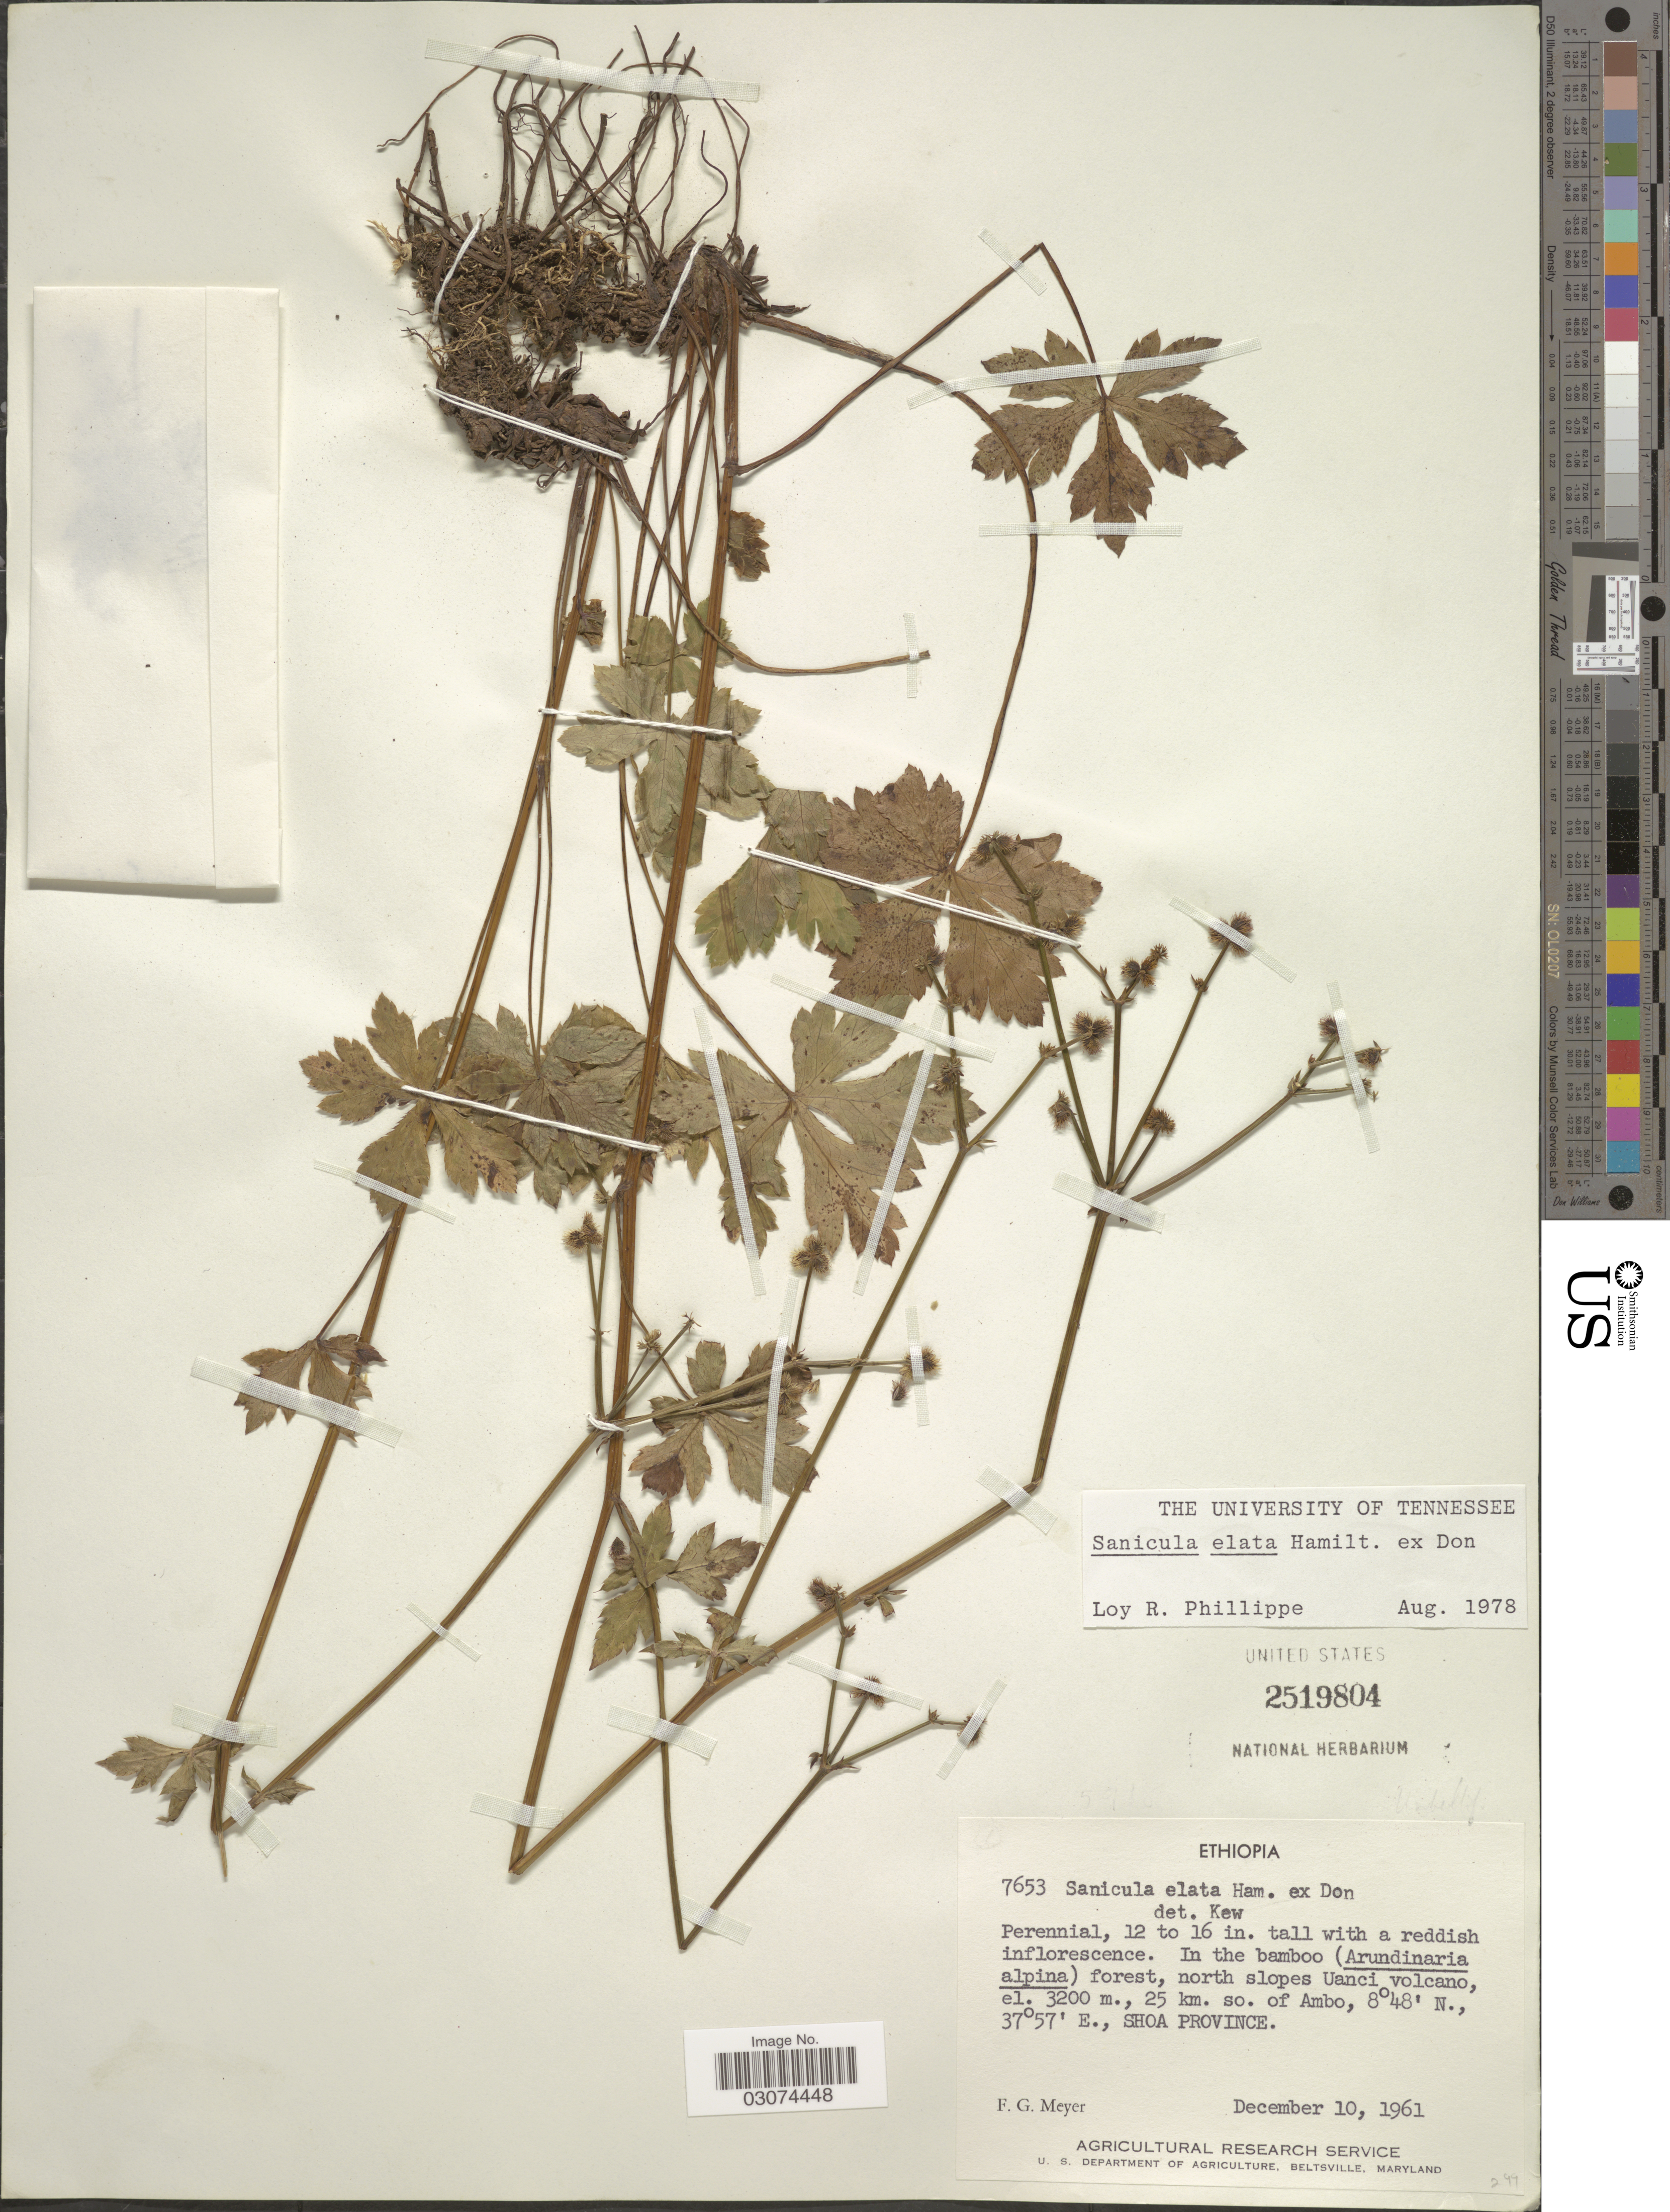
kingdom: Plantae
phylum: Tracheophyta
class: Magnoliopsida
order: Apiales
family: Apiaceae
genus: Sanicula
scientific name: Sanicula elata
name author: Buch.-Ham. ex D. Don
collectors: F. G. Meyer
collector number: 7653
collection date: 1961-12-10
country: Ethiopia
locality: North slopes Uanci volcano, 25 km. so. of Ambo, Shoa Province.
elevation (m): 3200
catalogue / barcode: US 2519804